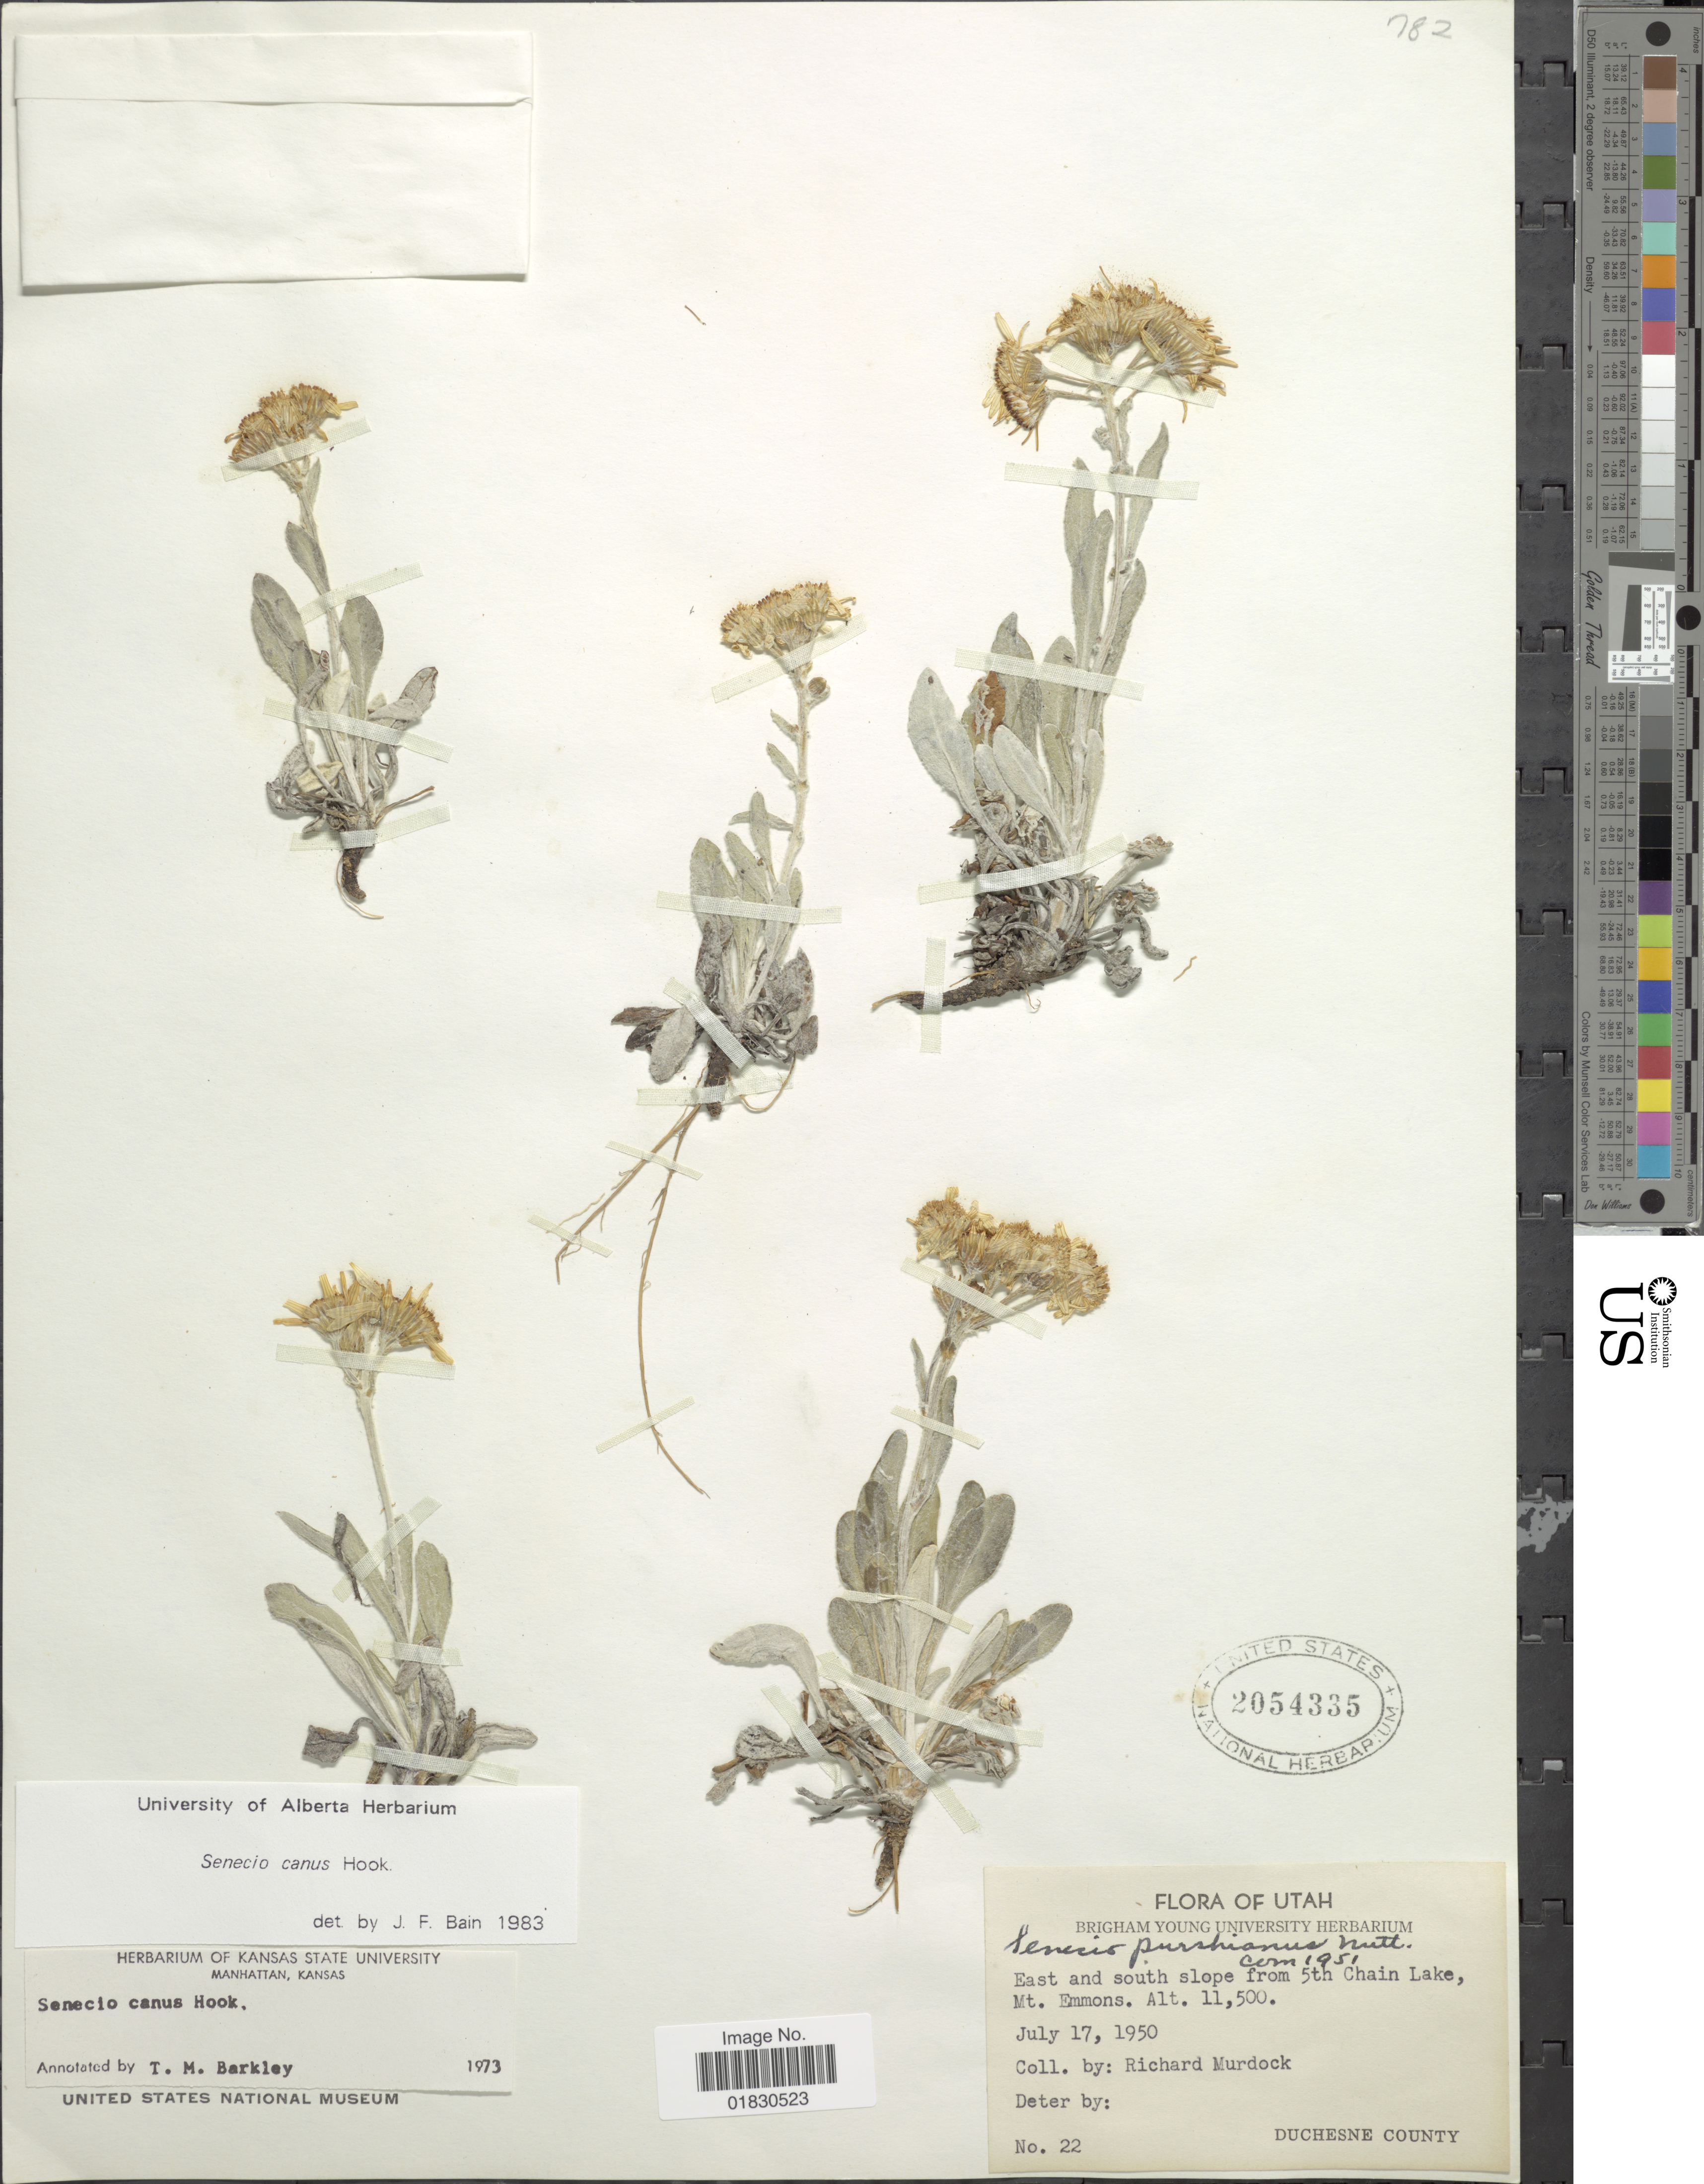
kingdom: Plantae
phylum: Tracheophyta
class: Magnoliopsida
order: Asterales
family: Asteraceae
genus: Packera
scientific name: Packera cana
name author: (Hook.) W.A. Weber & Á. Löve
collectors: R. Murdock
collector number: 22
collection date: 1950-07-17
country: United States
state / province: Utah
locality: East and south slope from 5th Chain Lake, Mt. Emmons, Duchesne County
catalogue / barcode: US 2054335